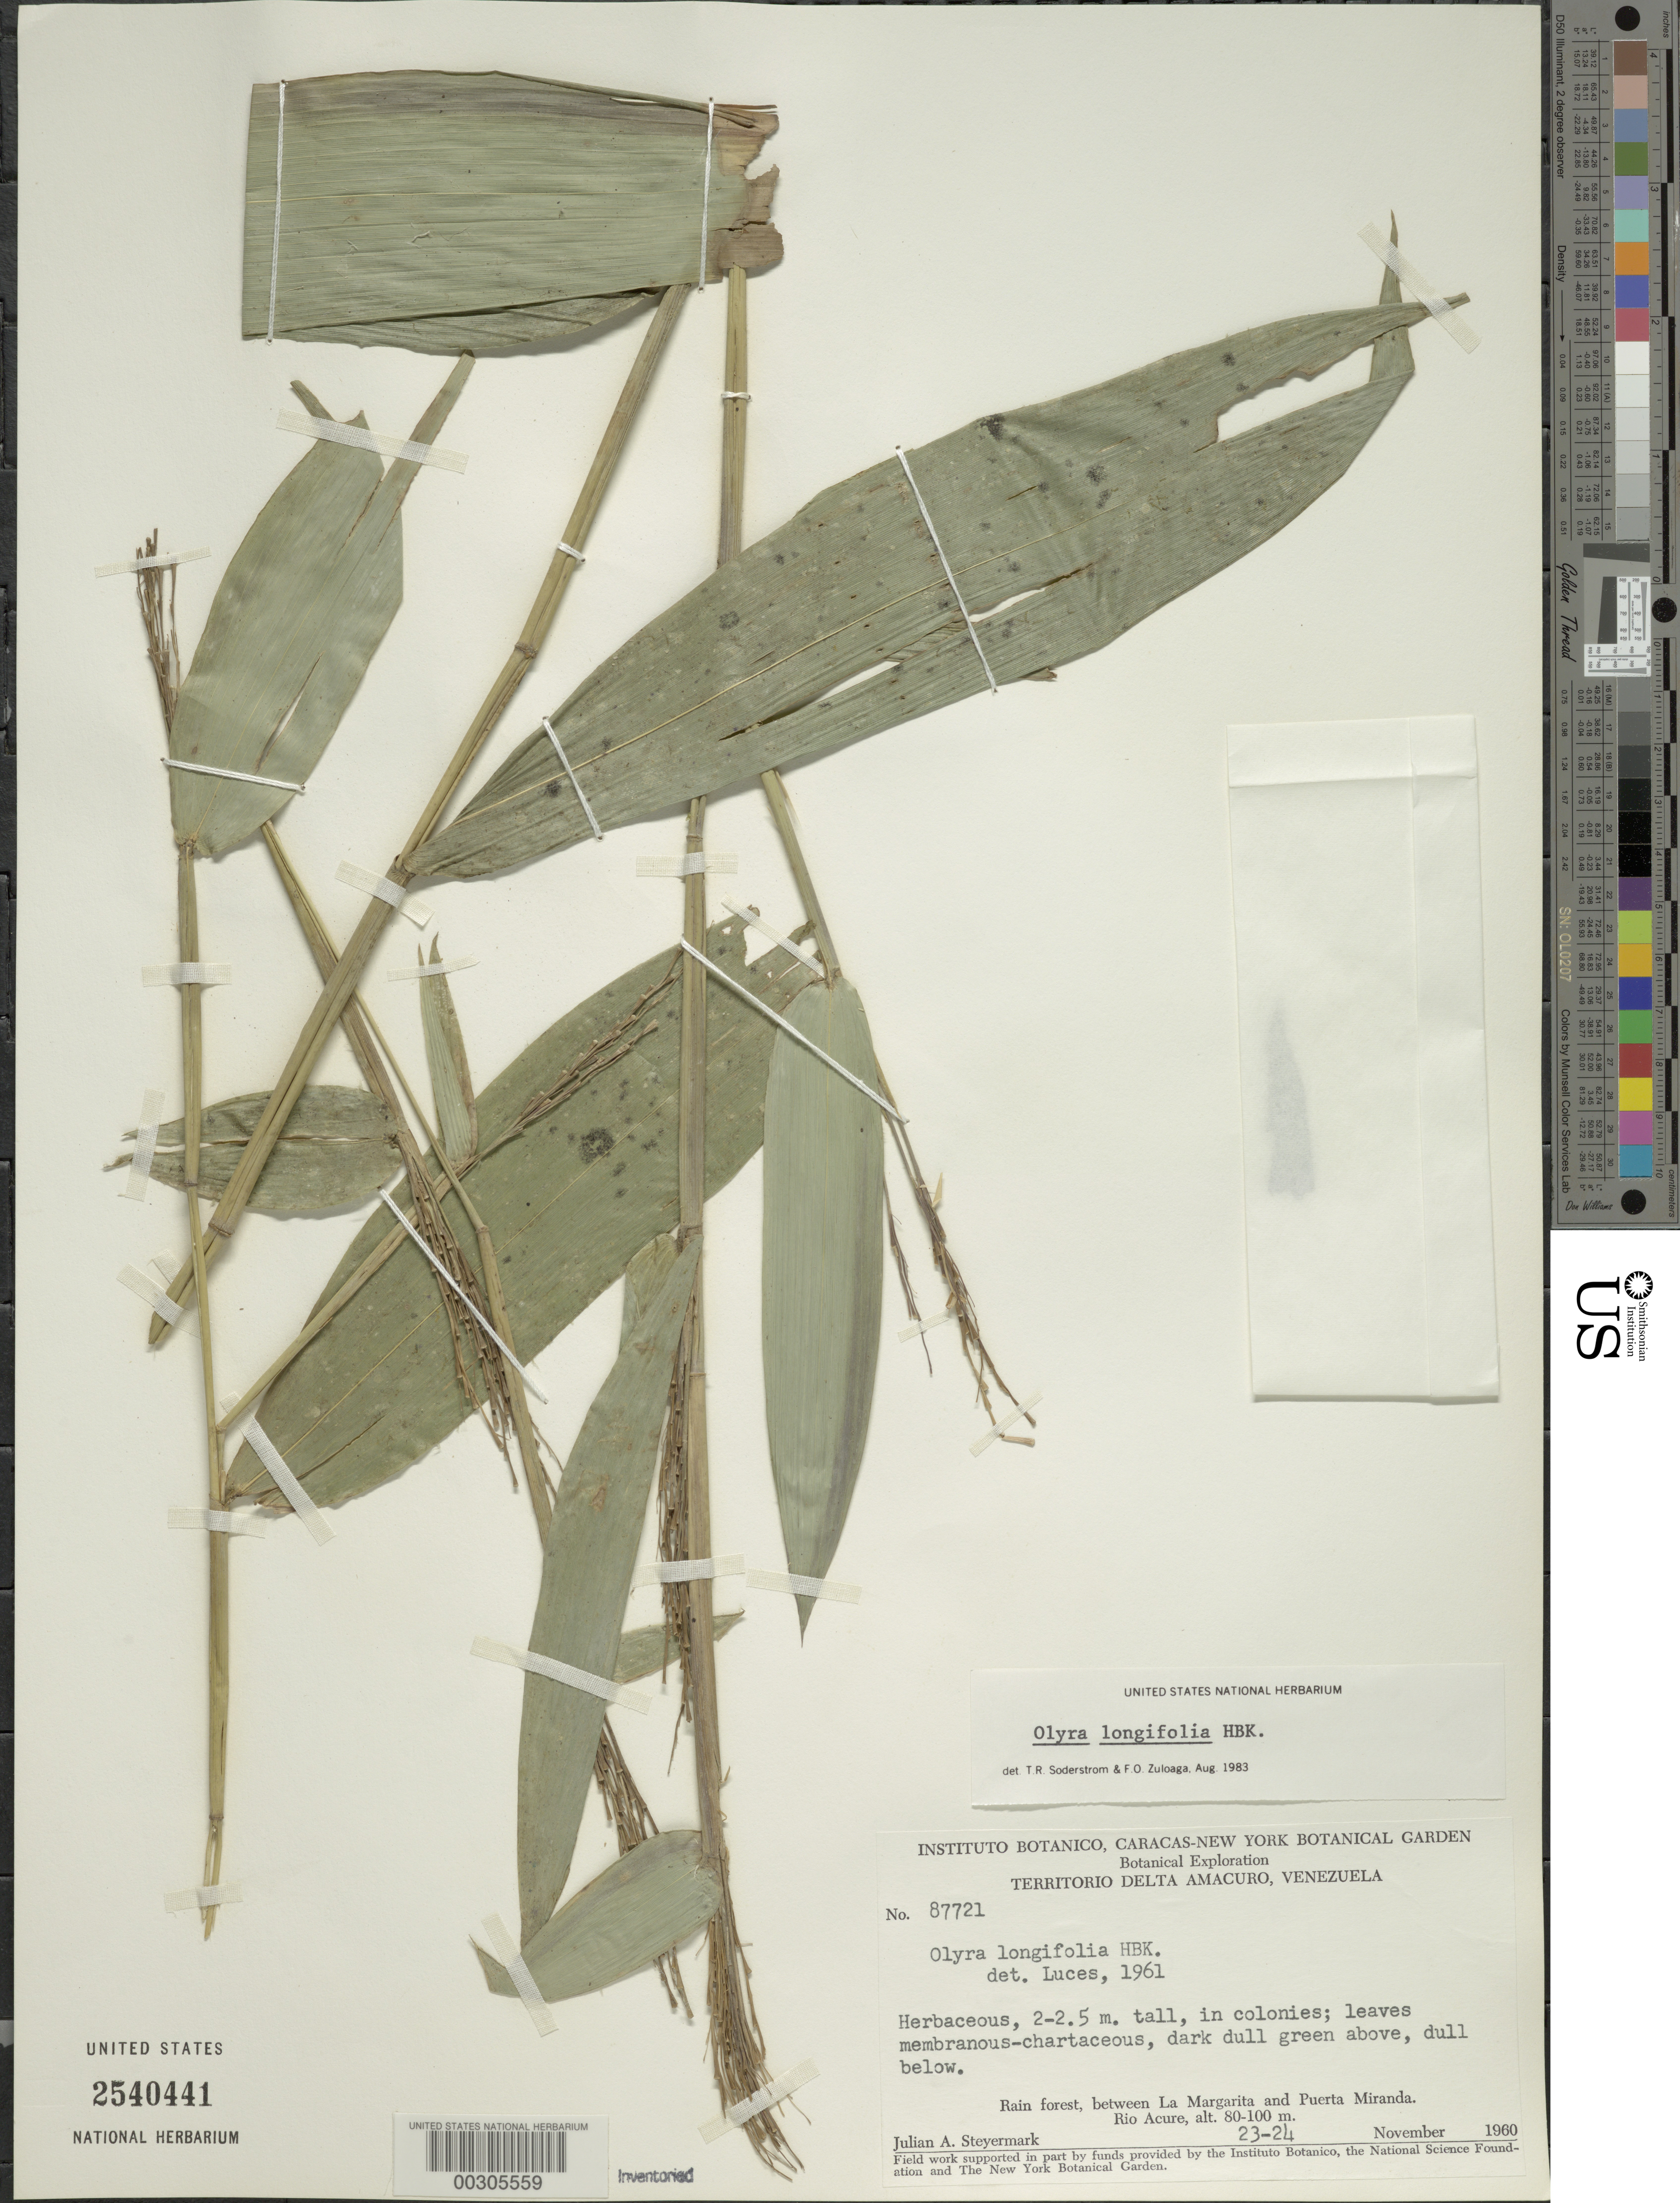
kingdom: Plantae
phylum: Tracheophyta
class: Liliopsida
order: Poales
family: Poaceae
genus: Olyra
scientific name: Olyra longifolia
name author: Kunth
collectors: J. Steyermark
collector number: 87721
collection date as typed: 23 Nov 1960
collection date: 1960-11-23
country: Venezuela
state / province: Delta Amacuro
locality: Rio acure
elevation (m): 80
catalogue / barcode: US 2540441